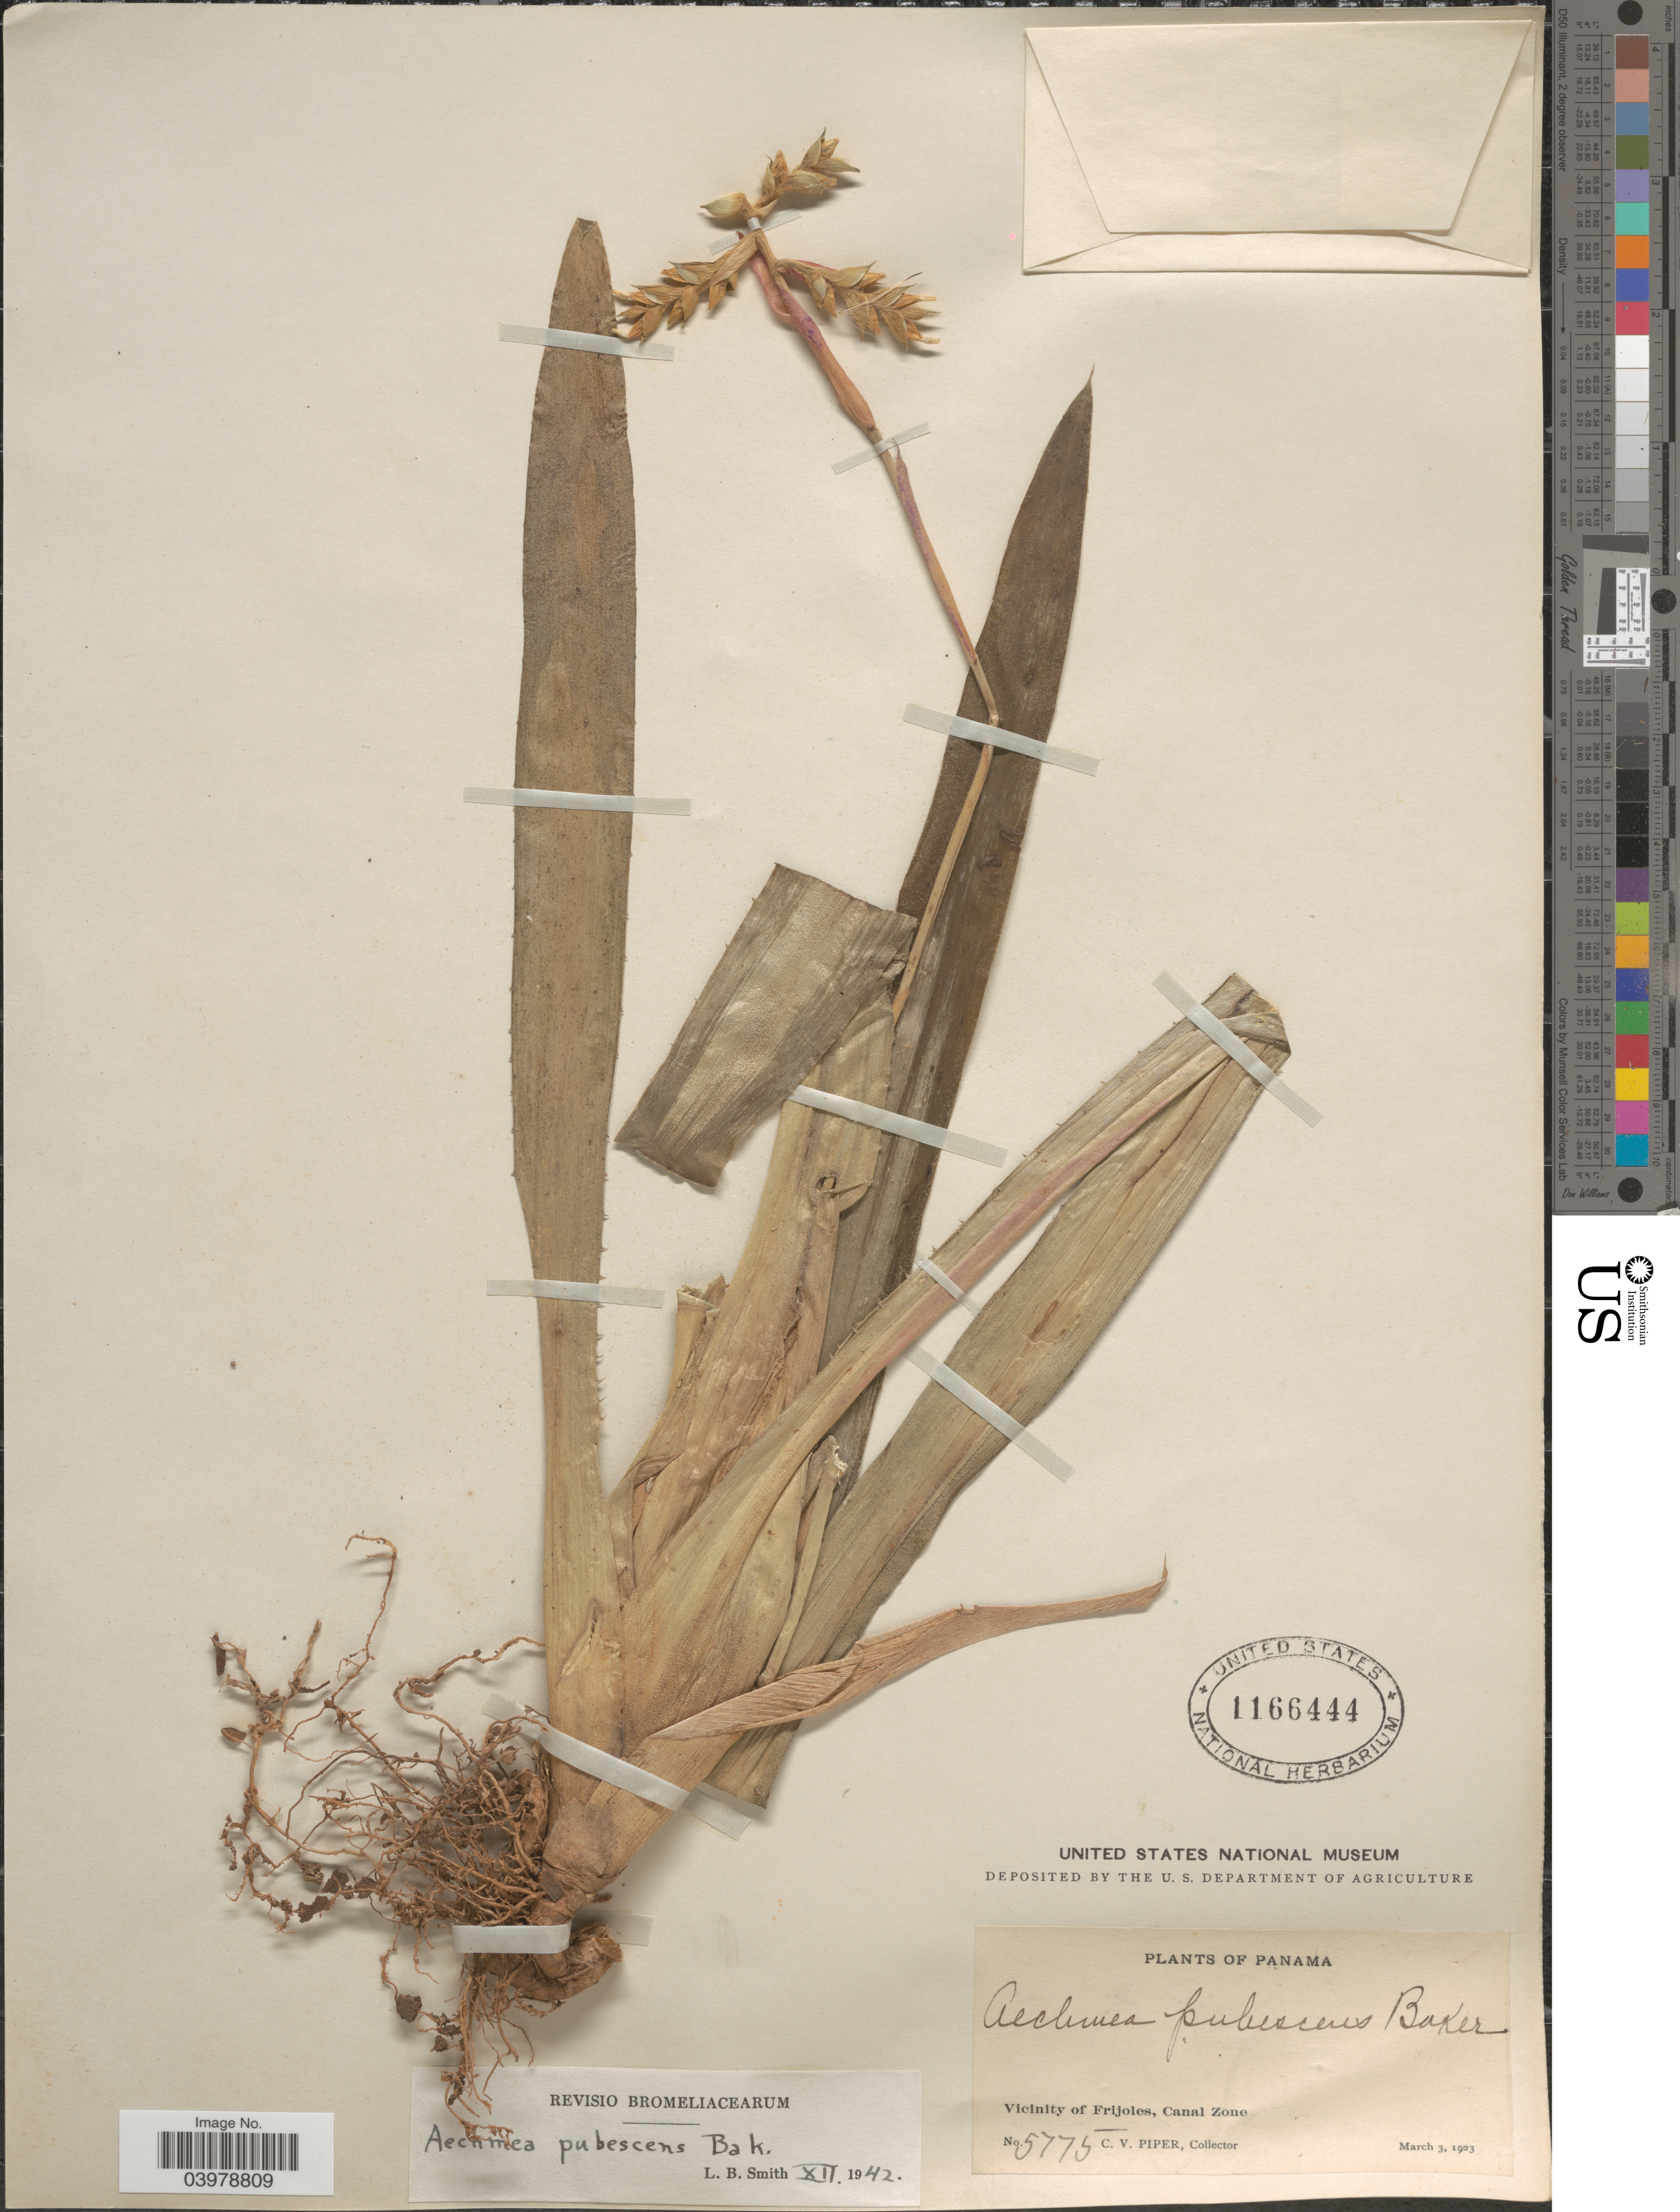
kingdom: Plantae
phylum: Tracheophyta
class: Liliopsida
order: Poales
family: Bromeliaceae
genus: Aechmea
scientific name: Aechmea pubescens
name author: Baker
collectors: C. V. Piper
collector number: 5775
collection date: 1923-03-03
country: Panama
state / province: Colón / Panamá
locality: Vicinity of Frijoles, Canal Zone.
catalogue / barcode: US 1166444